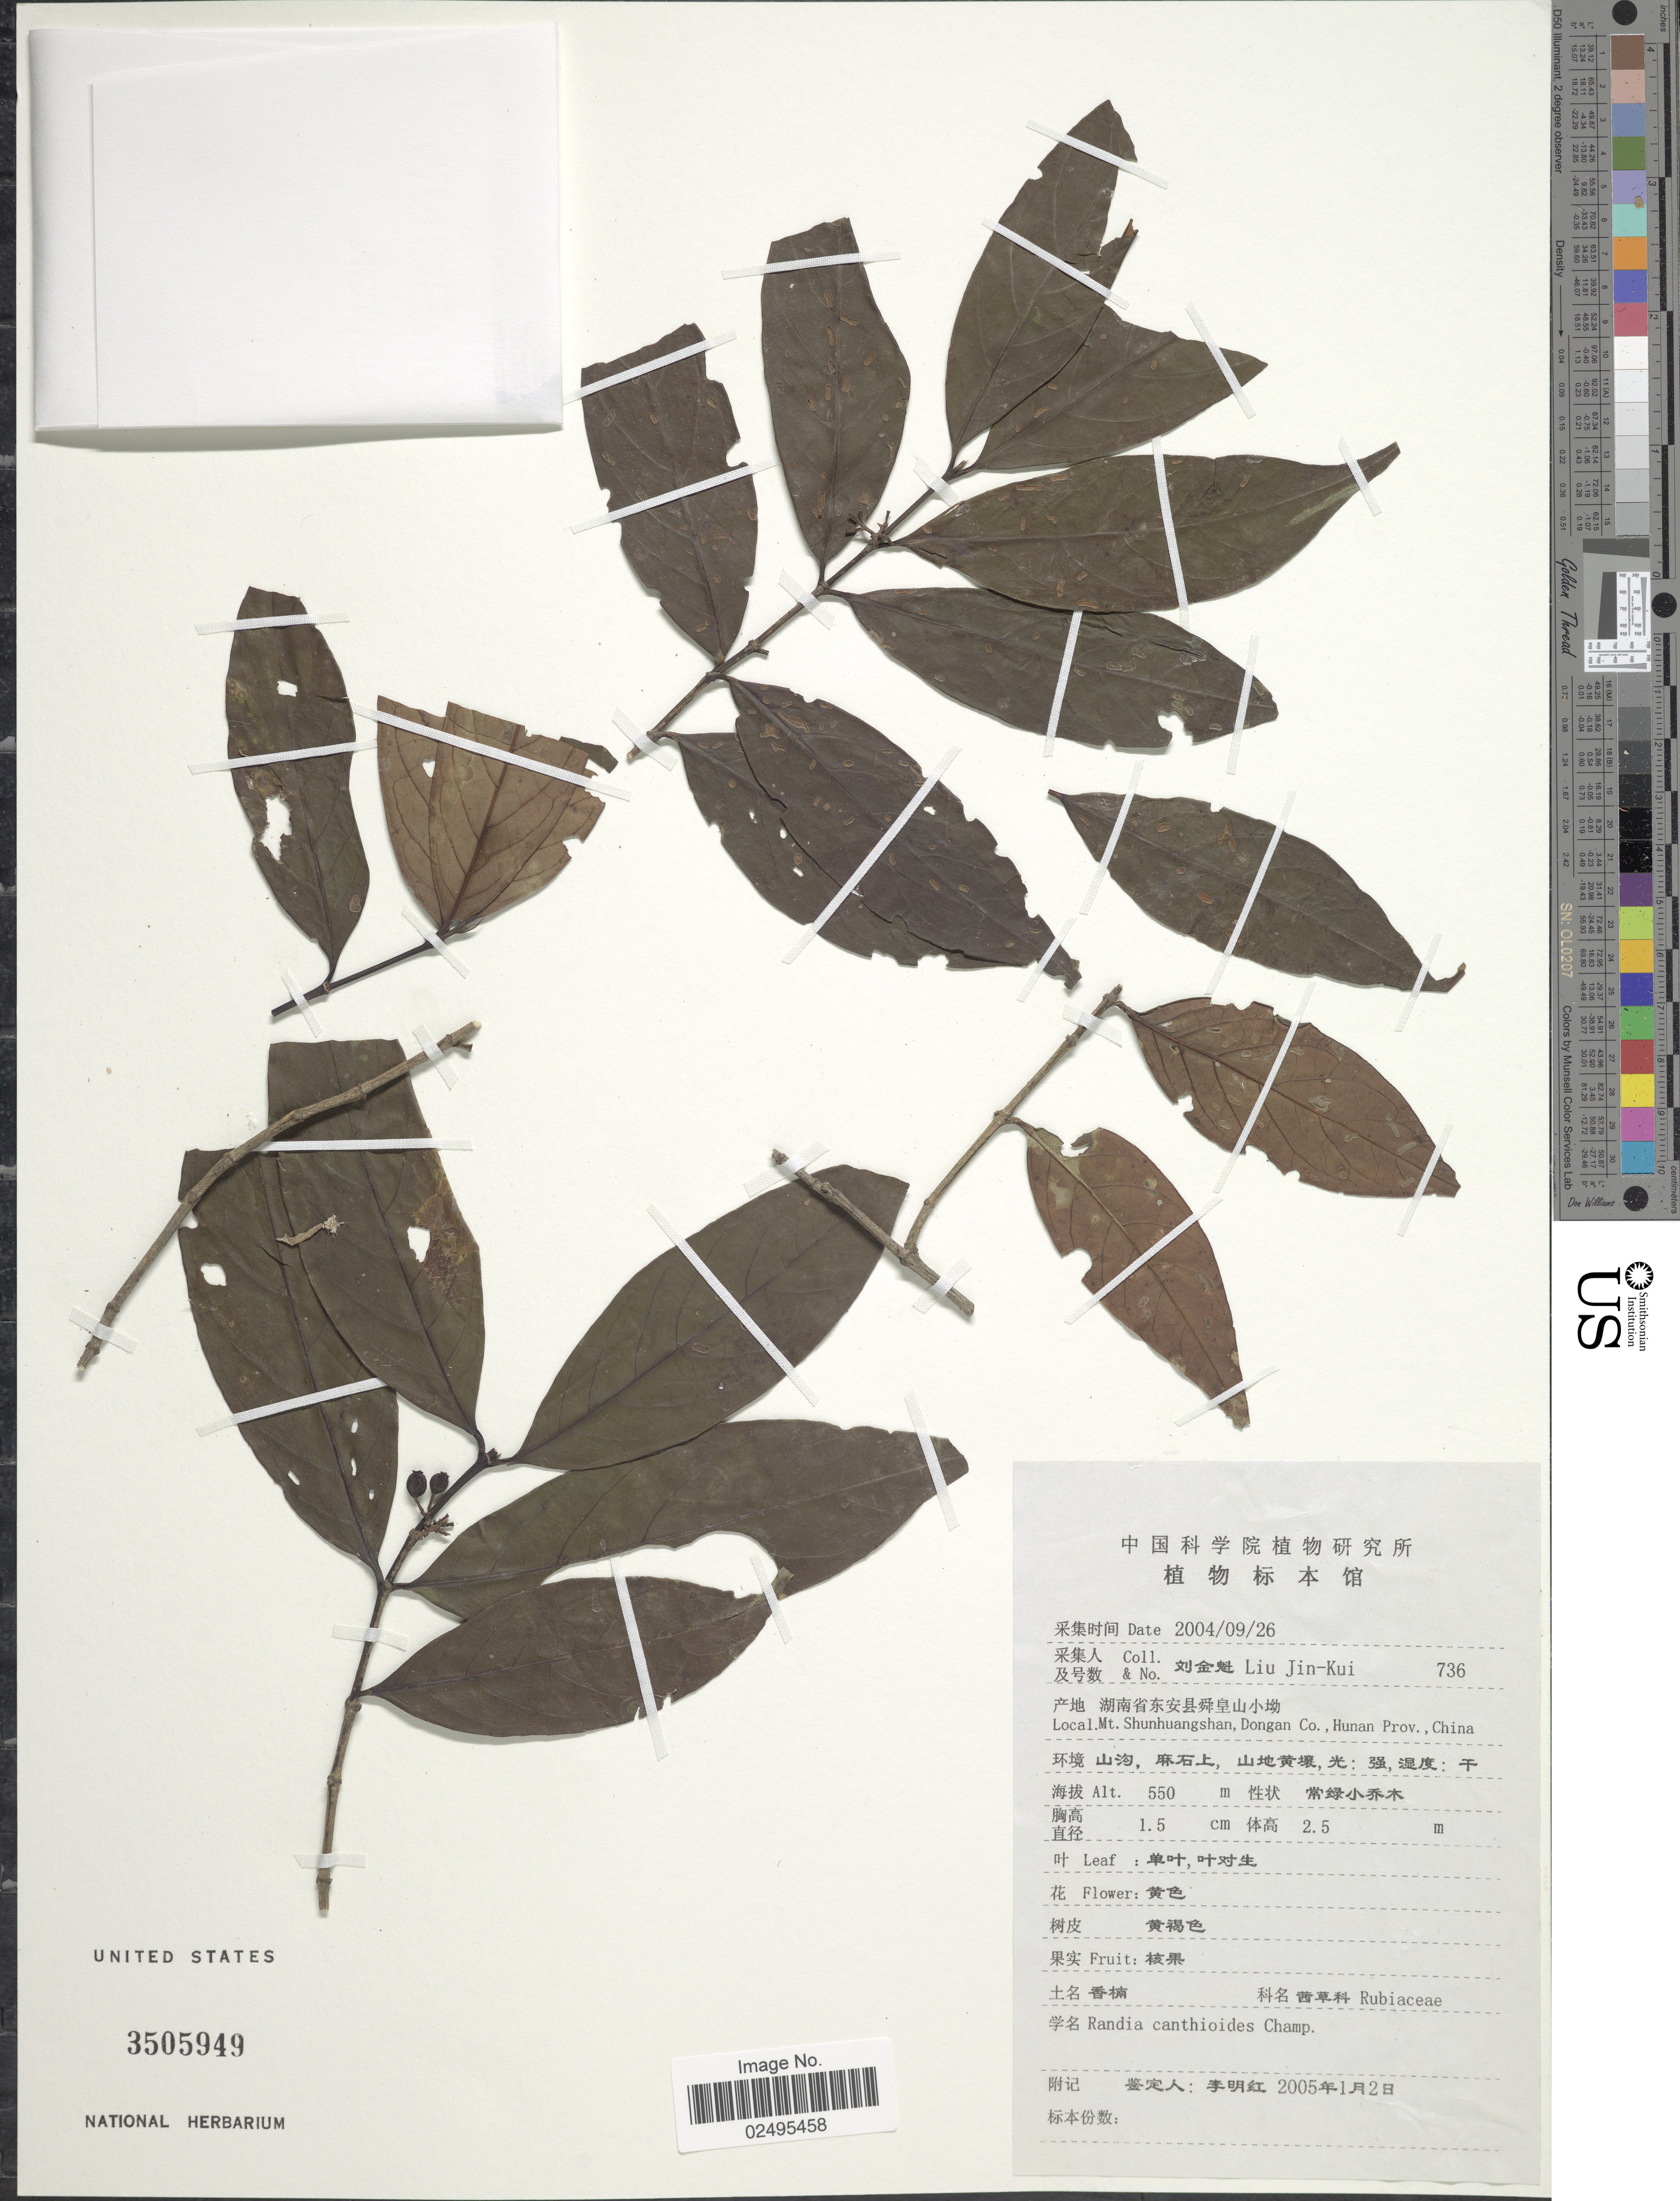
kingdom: Plantae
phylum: Tracheophyta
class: Magnoliopsida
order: Gentianales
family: Rubiaceae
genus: Aidia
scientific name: Aidia canthioides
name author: (Champ. ex Benth.) Masam.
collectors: Liu Jin-Kui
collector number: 736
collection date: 2004-09-26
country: China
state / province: Hunan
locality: Mt. Shunhuangshan, Dongan Co.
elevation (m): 550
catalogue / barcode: US 3505949